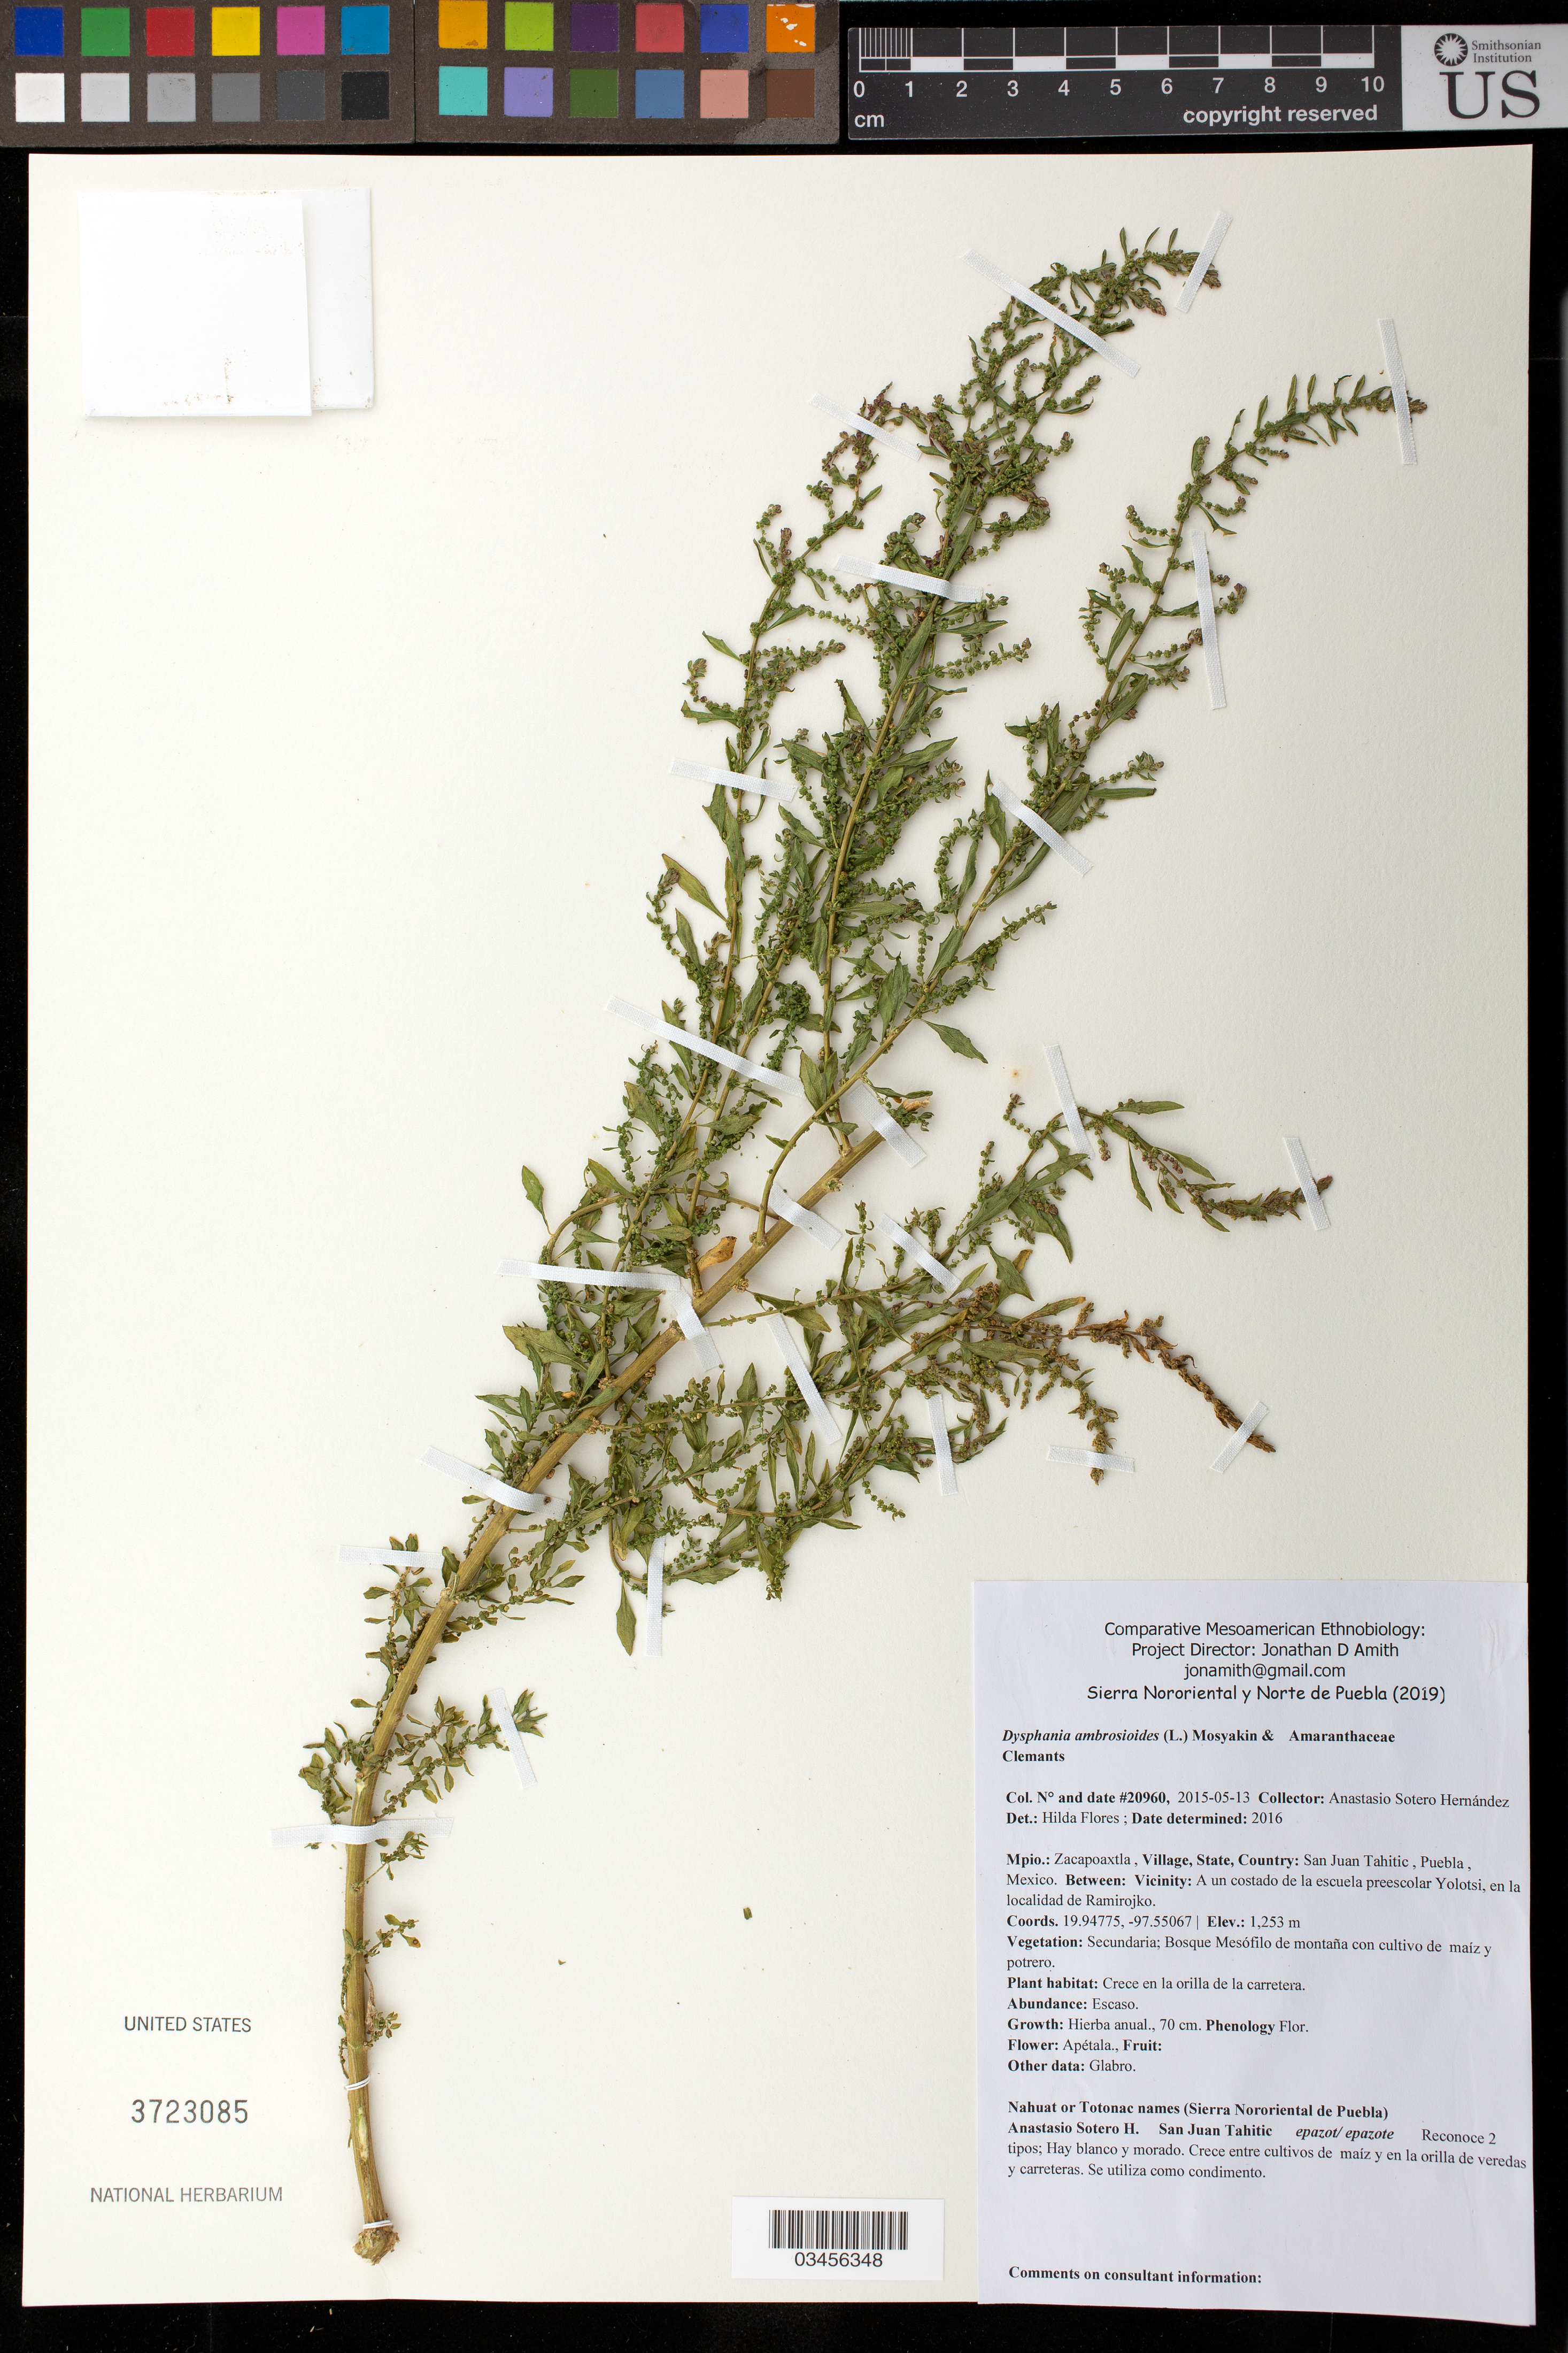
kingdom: Plantae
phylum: Tracheophyta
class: Magnoliopsida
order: Caryophyllales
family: Amaranthaceae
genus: Dysphania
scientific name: Dysphania ambrosioides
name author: (L.) Mosyakin & Clemants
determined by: Flores, H.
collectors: A. Sotero H.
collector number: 20960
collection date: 2015-05-13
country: México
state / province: Puebla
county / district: Zacapoaxtla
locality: PUEBLO: San Juan Tahitic; LOCALIDAD EXACTA: A un costado de la escuela preescolar Yolotsi, en la localidad de Ramirojko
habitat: Bosque mesófilo de montaña con cultivo de maíz y potrero | Crece en la orilla de la carretera.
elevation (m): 1253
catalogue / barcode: US 3723085